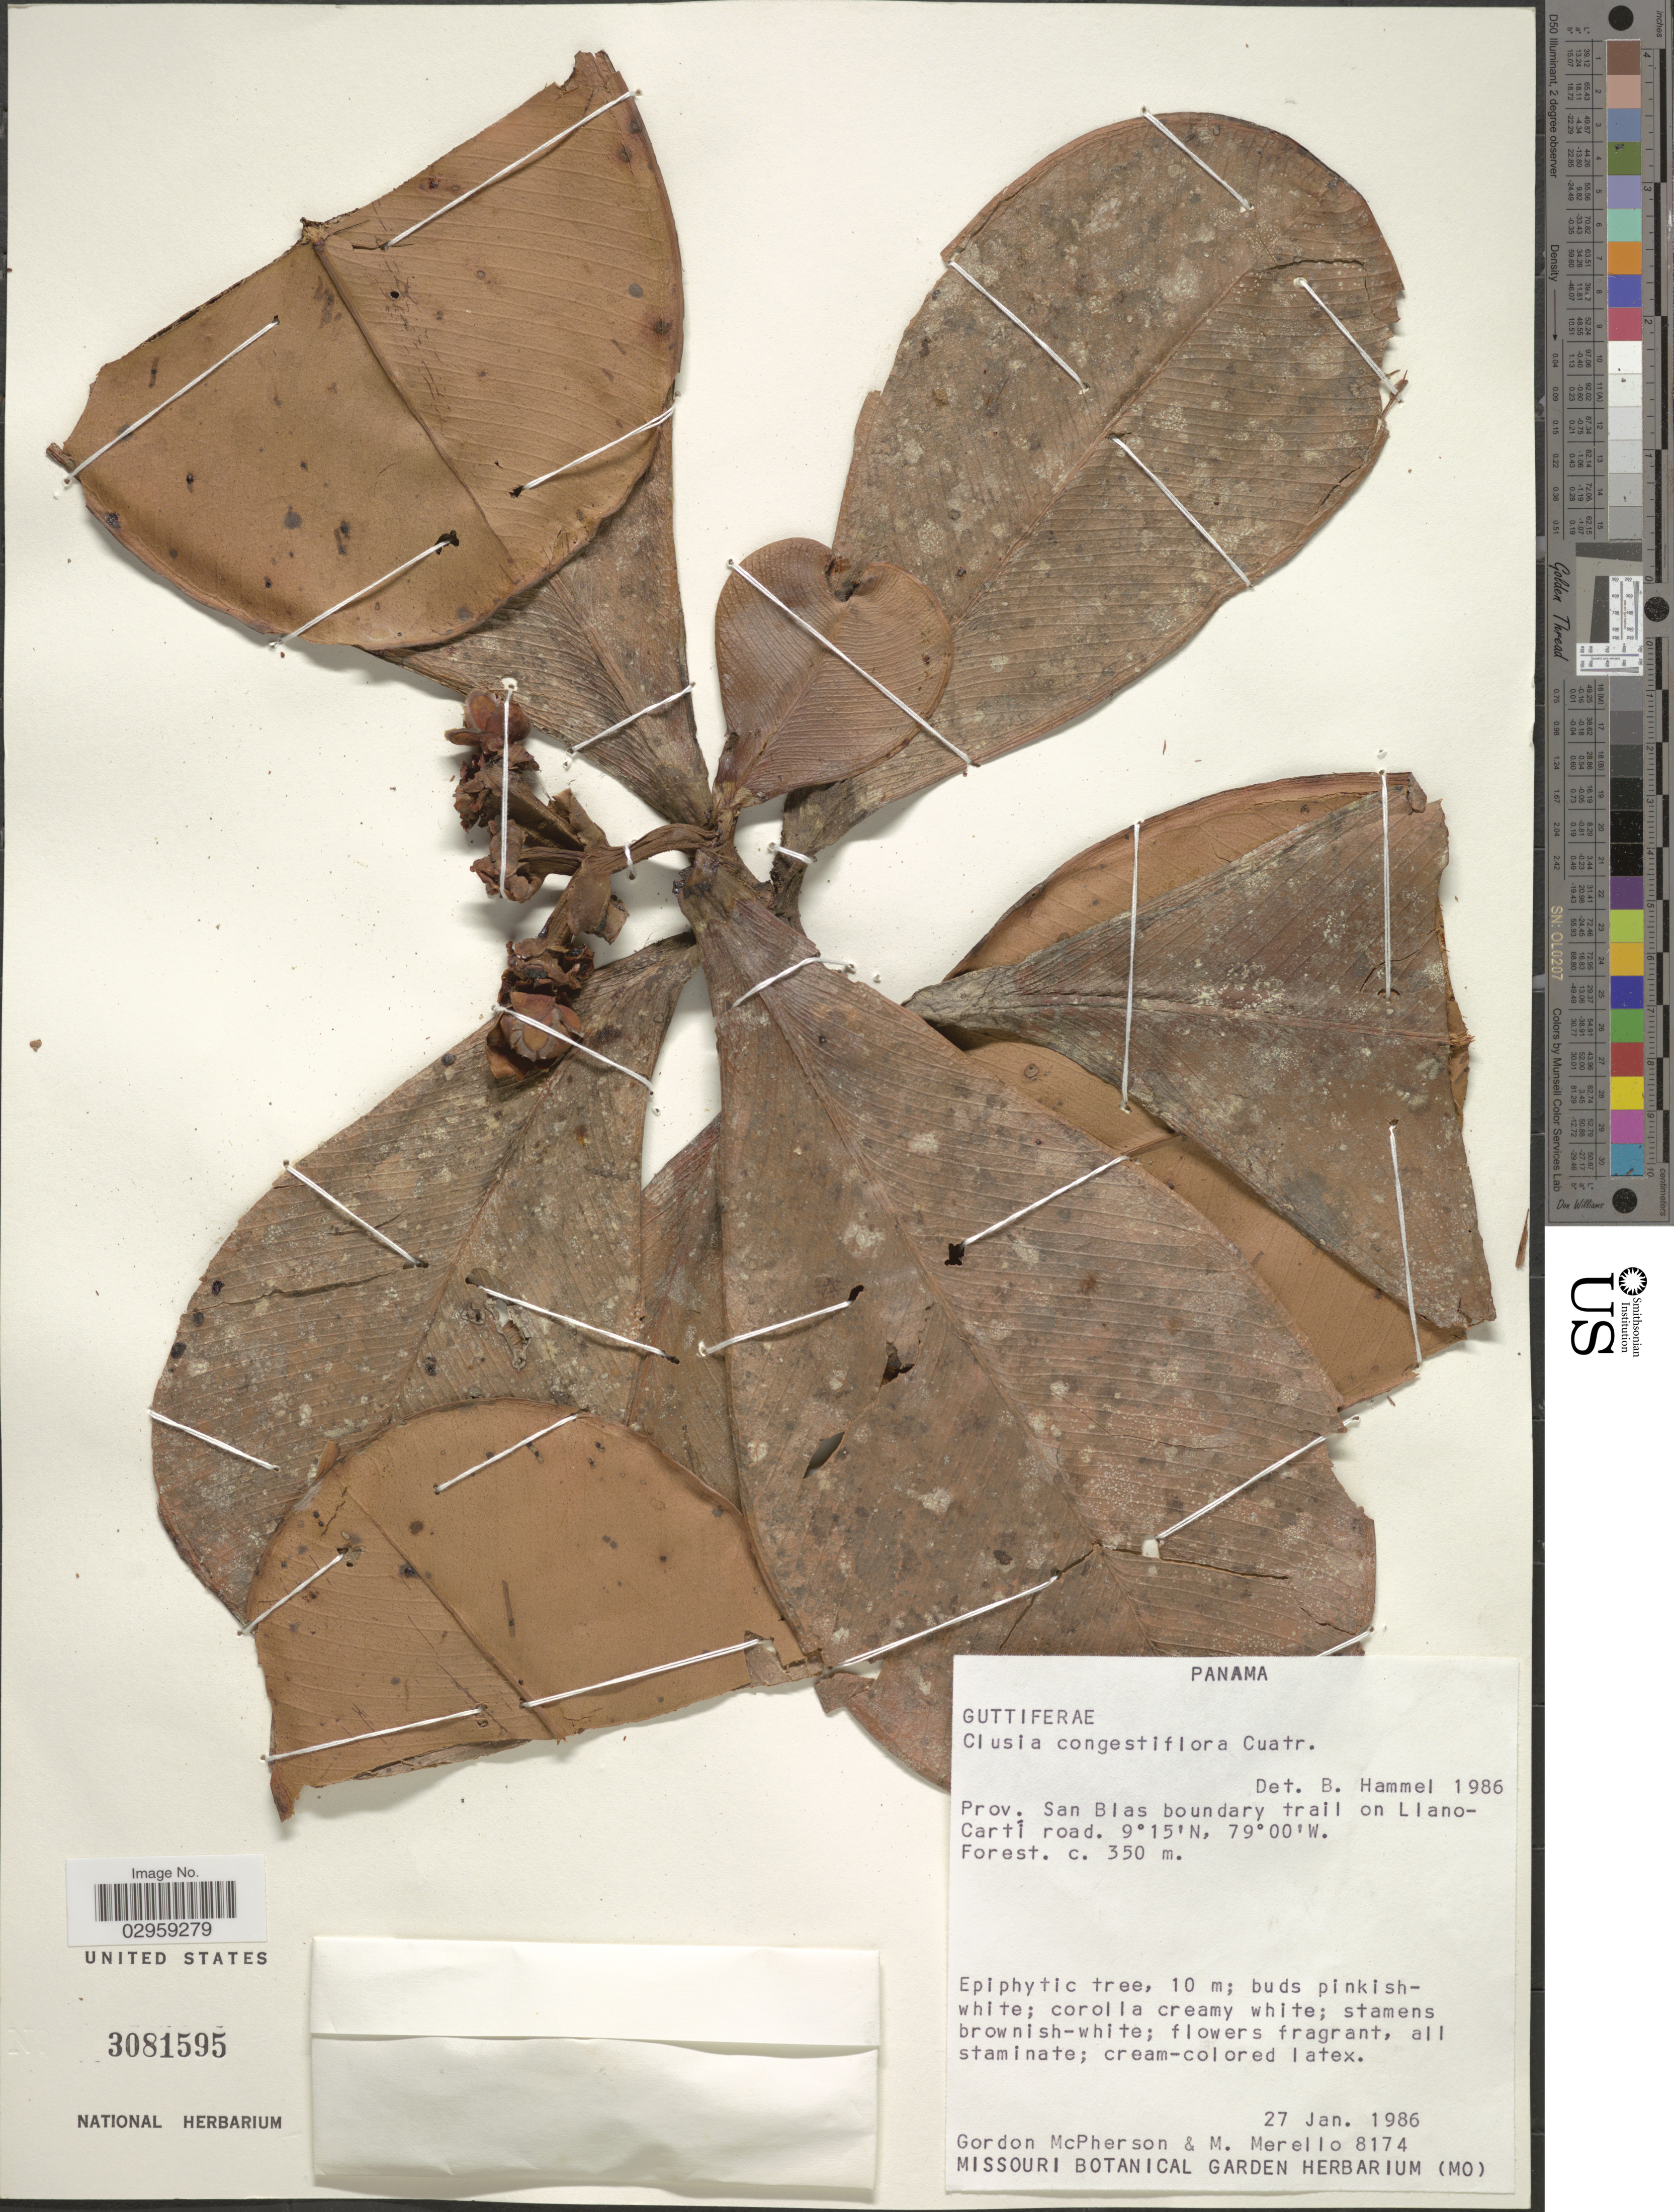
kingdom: Plantae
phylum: Tracheophyta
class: Magnoliopsida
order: Malpighiales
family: Clusiaceae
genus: Clusia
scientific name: Clusia congestiflora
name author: Cuatrec.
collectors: G. D. McPherson & M. Merello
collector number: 8174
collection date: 1986-01-27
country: Panama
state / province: Kuna Yala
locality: Prov. San Blas boundary trail on Llano Cartí road.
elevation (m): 350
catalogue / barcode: US 3081595